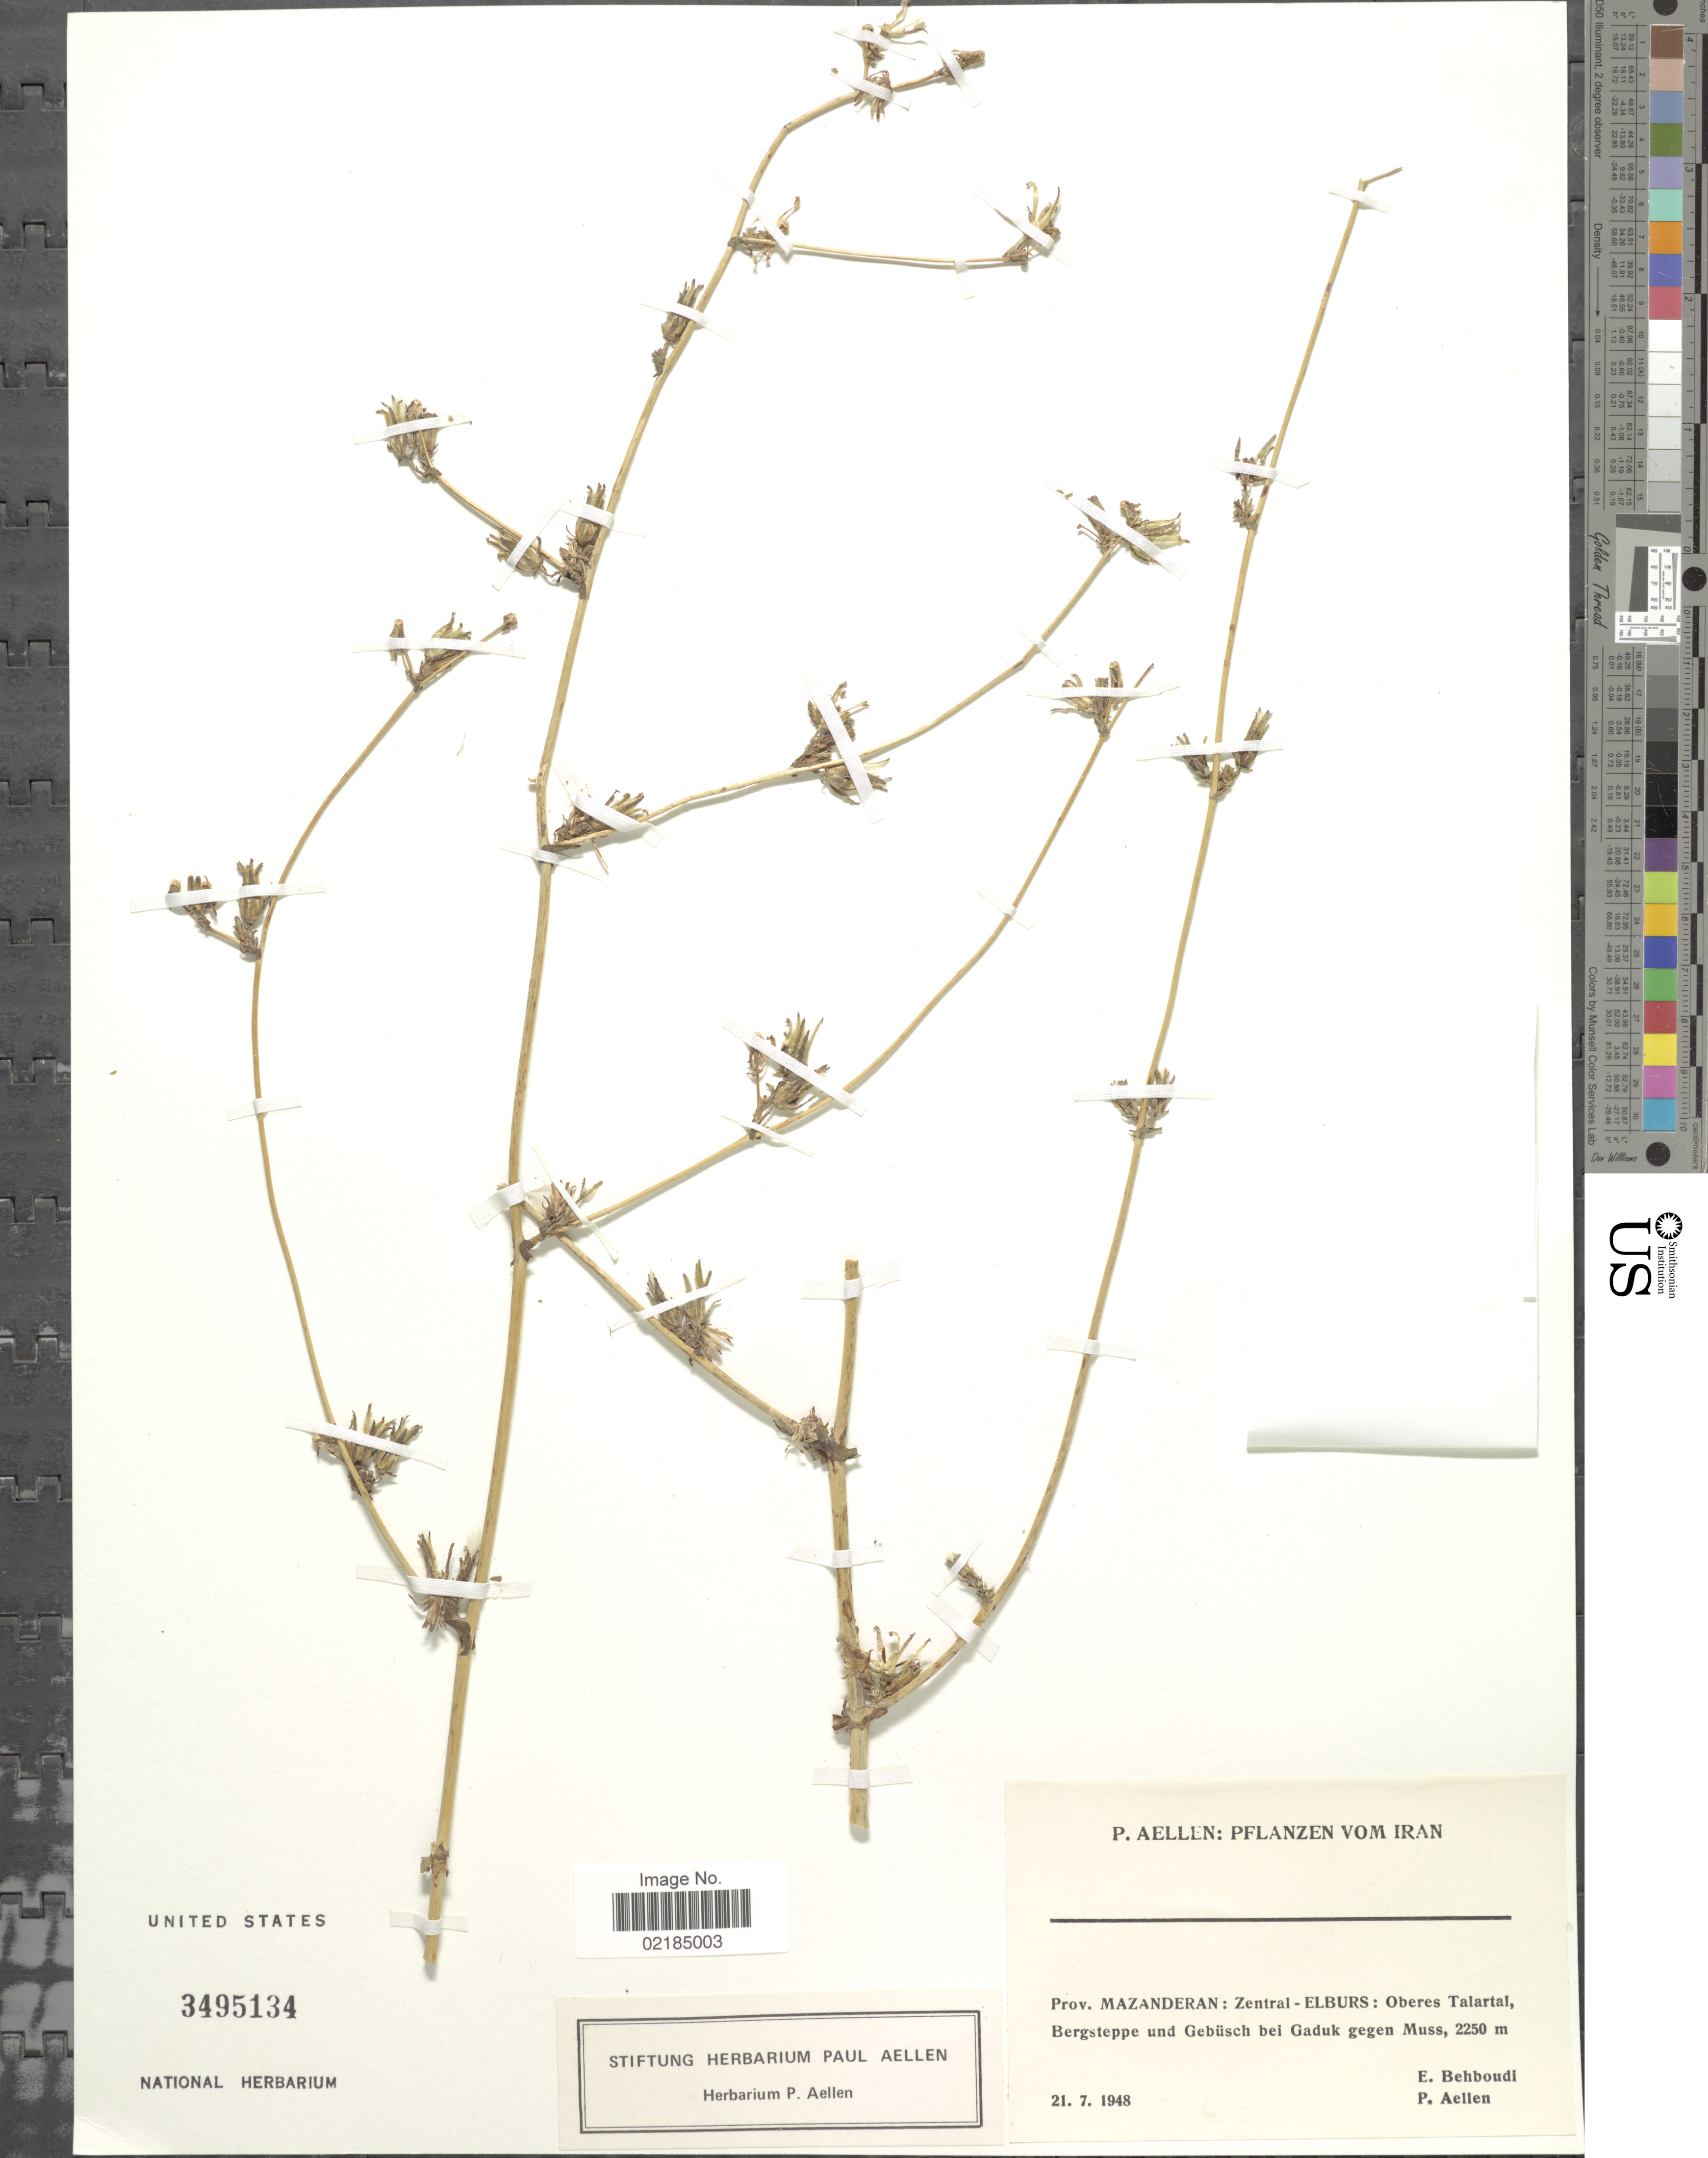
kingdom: Plantae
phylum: Tracheophyta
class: Magnoliopsida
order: Asterales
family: Asteraceae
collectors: E. Behboudi & P. Aellen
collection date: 1948-07-21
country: Iran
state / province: Mazandaran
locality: Prov. Mazanderan: Zentral-Elburs: Oberes Talartal, Bergsteppe und Gebüsch bei Gaduk gegen Muss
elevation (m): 2250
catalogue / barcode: US 3495134